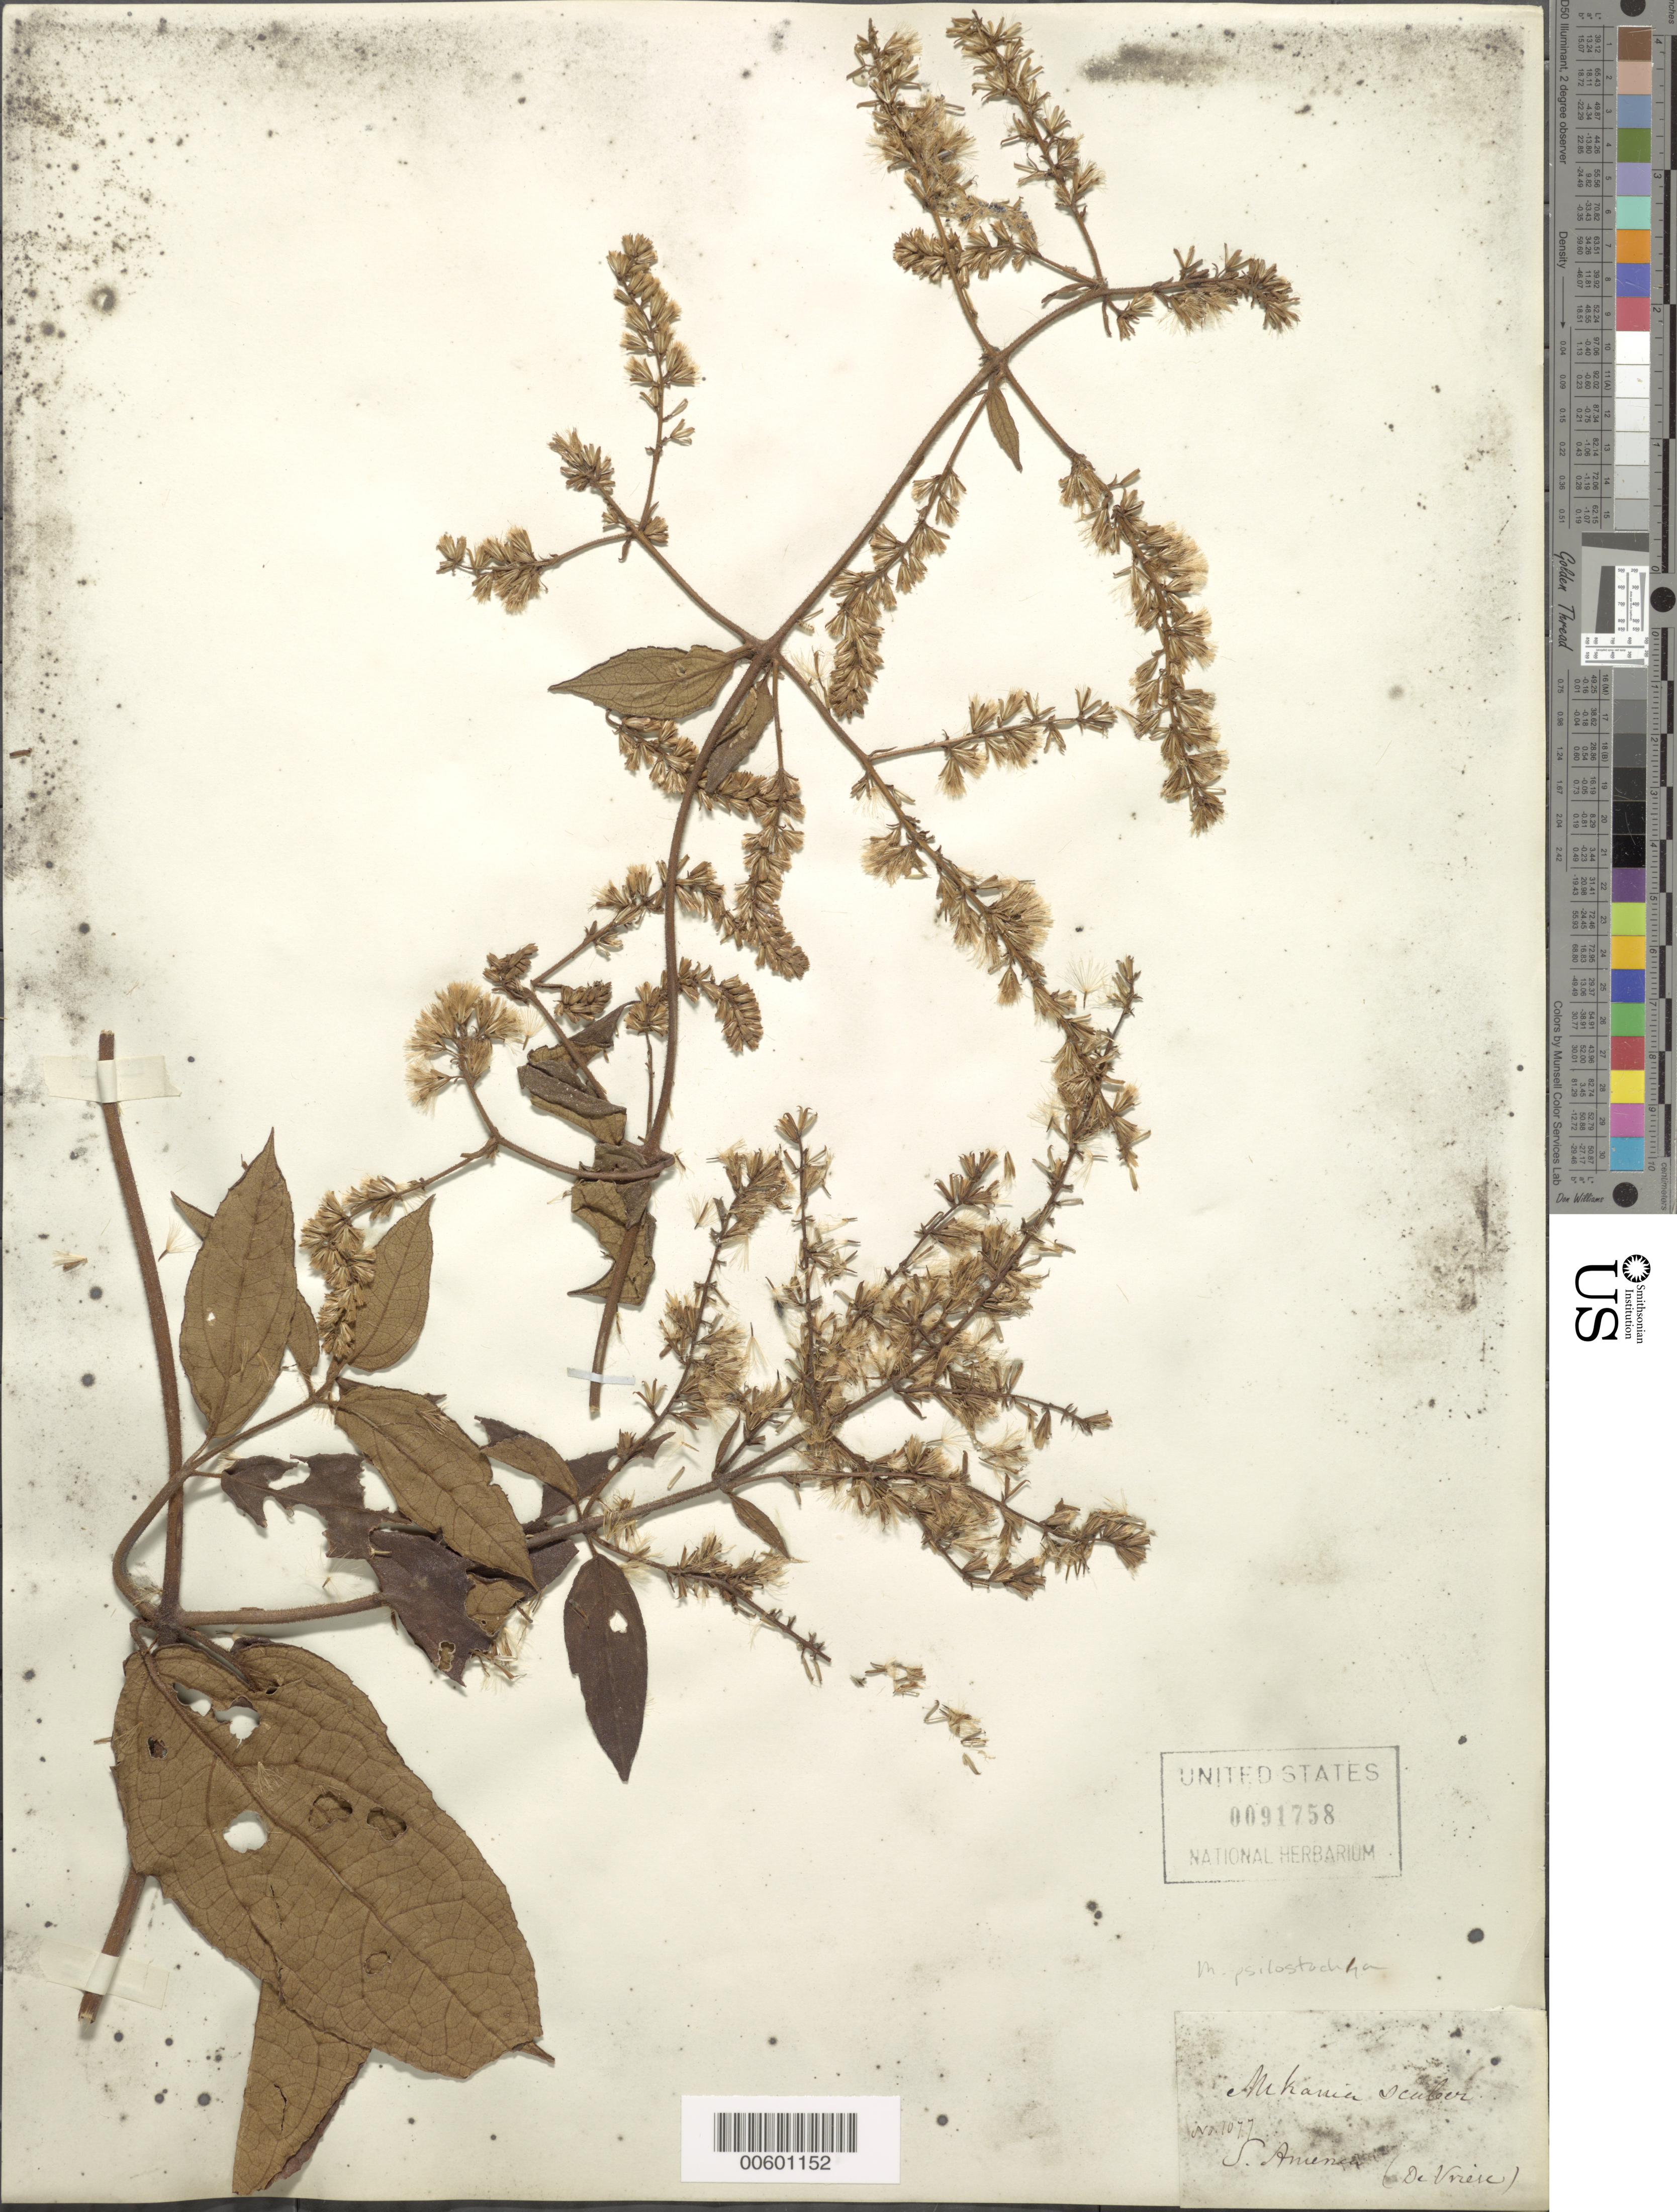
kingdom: Plantae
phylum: Tracheophyta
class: Magnoliopsida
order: Asterales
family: Asteraceae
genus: Mikania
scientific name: Mikania psilostachya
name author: DC.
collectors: W. H. de Vriese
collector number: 1077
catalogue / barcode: US 91758